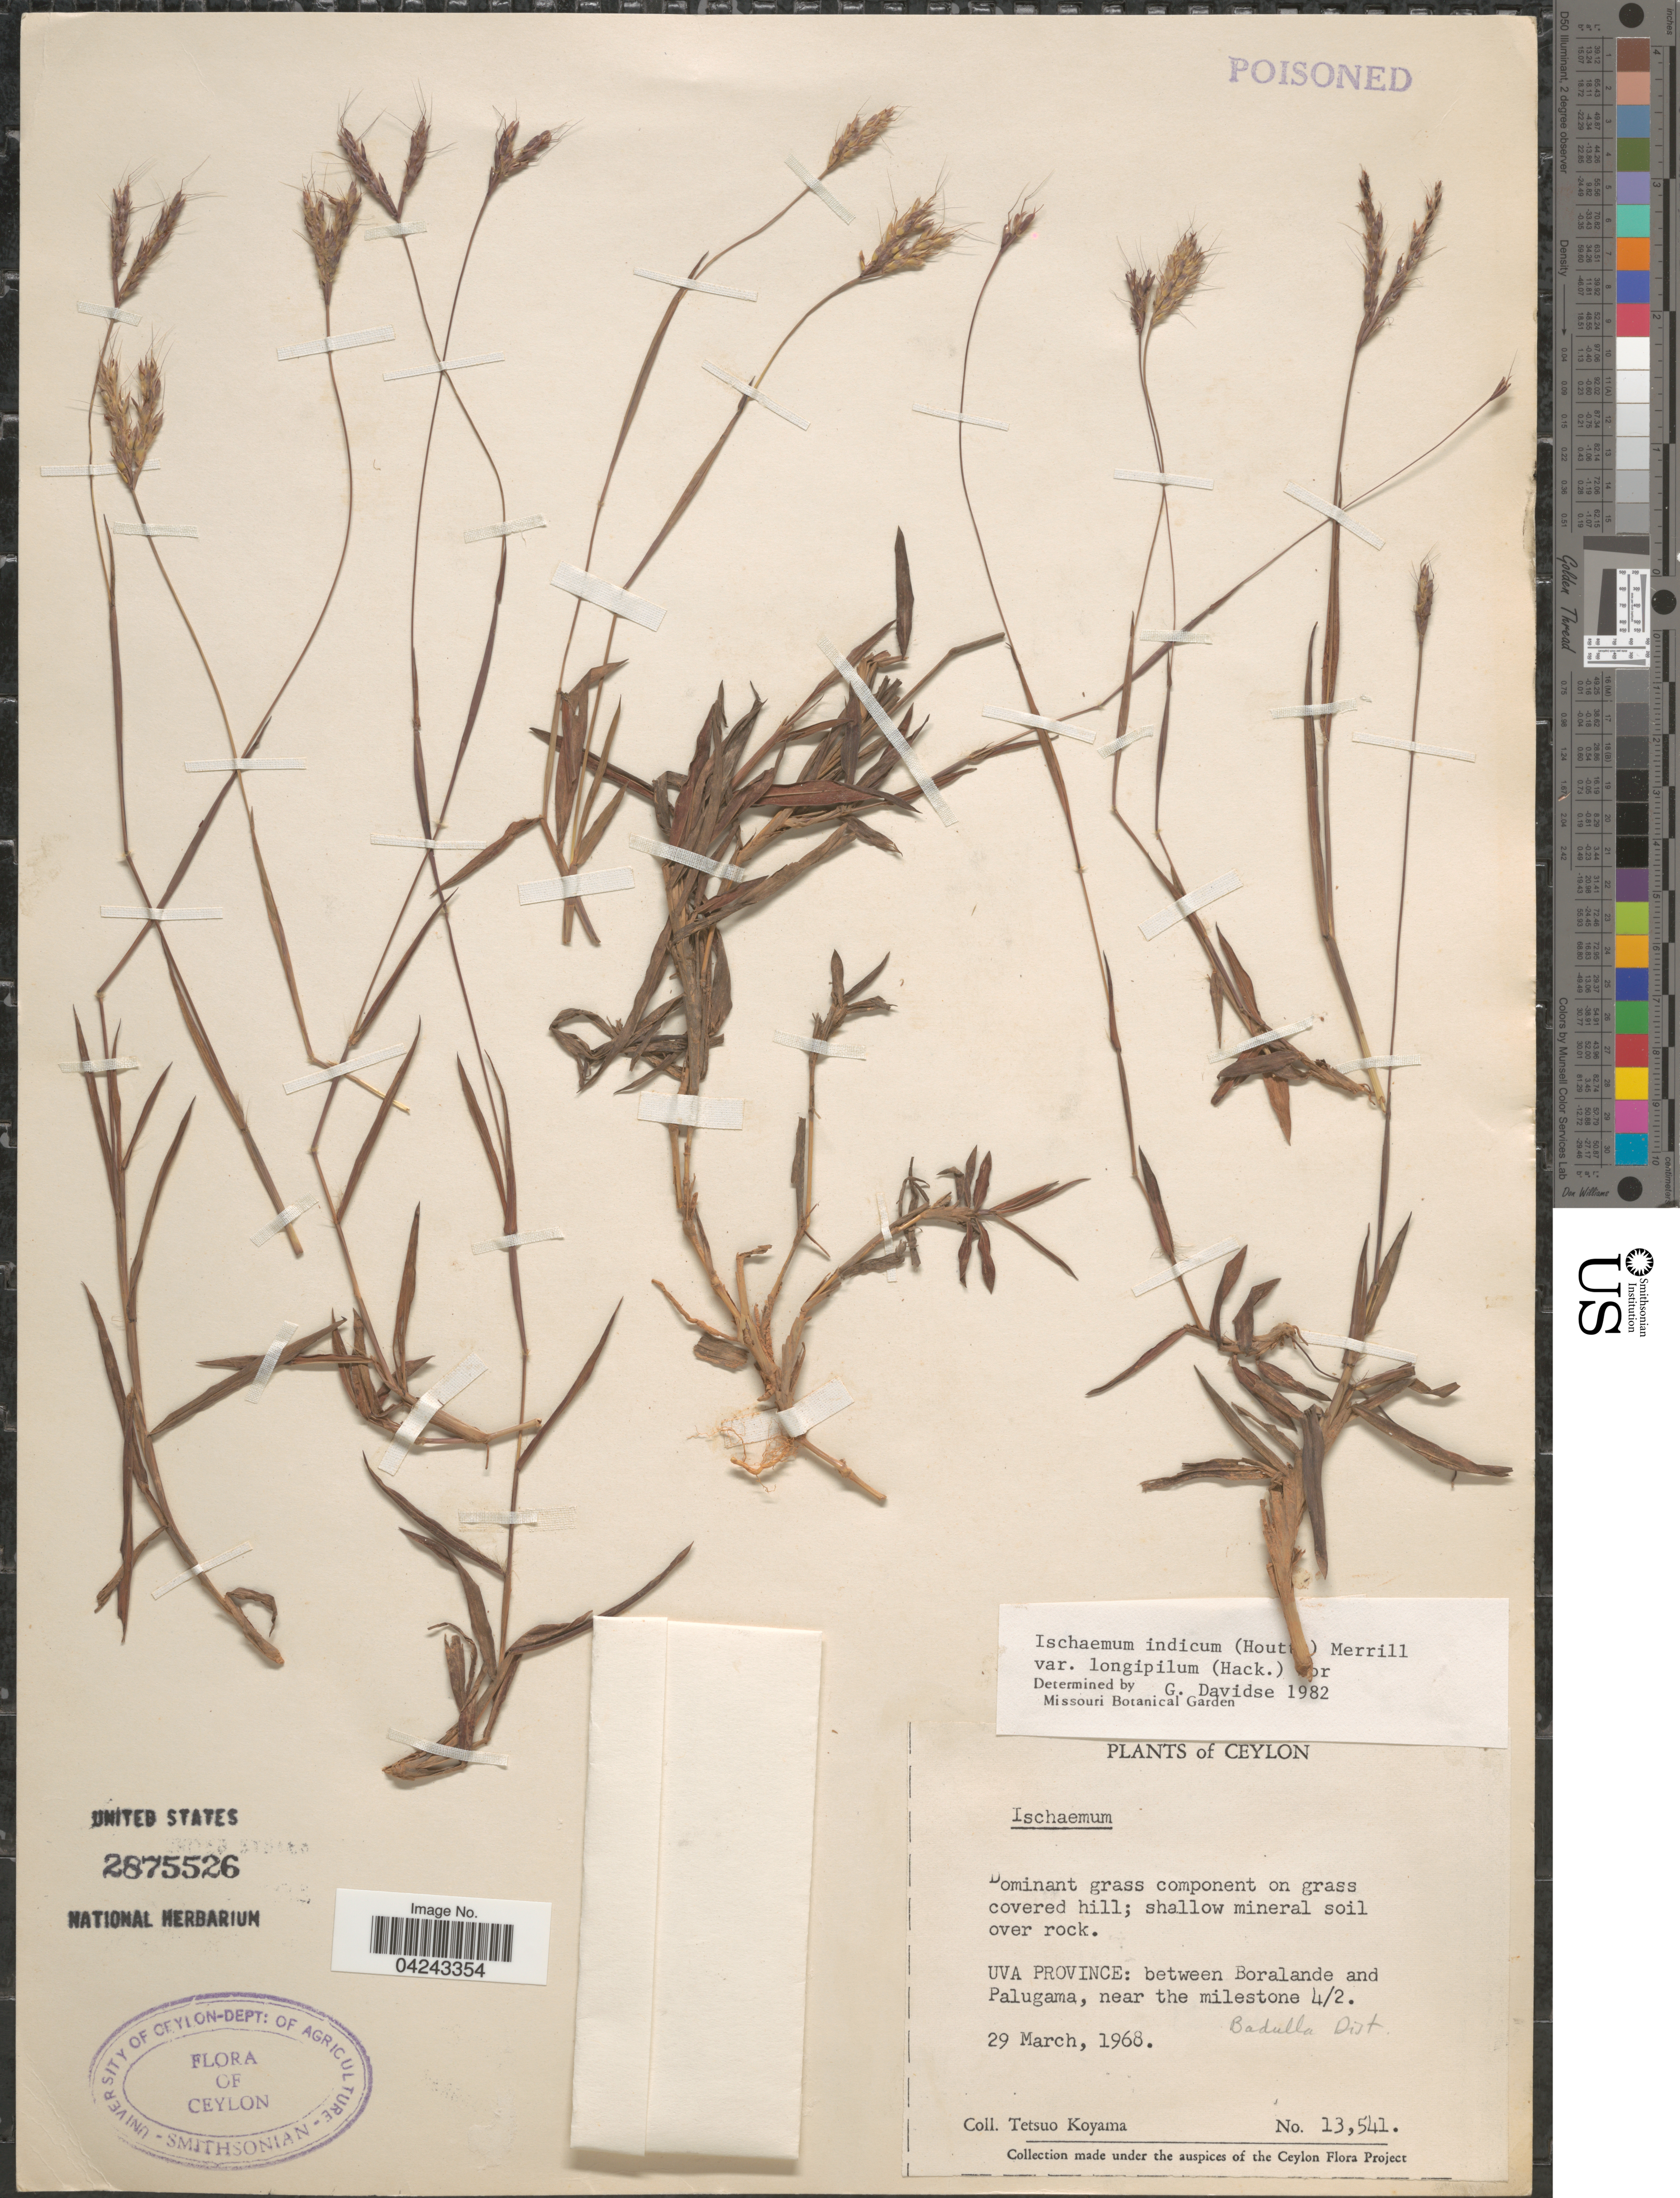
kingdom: Plantae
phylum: Tracheophyta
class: Liliopsida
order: Poales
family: Poaceae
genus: Ischaemum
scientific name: Ischaemum ciliare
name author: Retz.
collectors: T. Koyama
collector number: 13541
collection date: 1968-03-29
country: Sri Lanka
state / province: Uva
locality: Ceylon. Between Boralande and Palugama, near the milestone 4/2. Badulla Dist.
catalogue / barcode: US 2875526